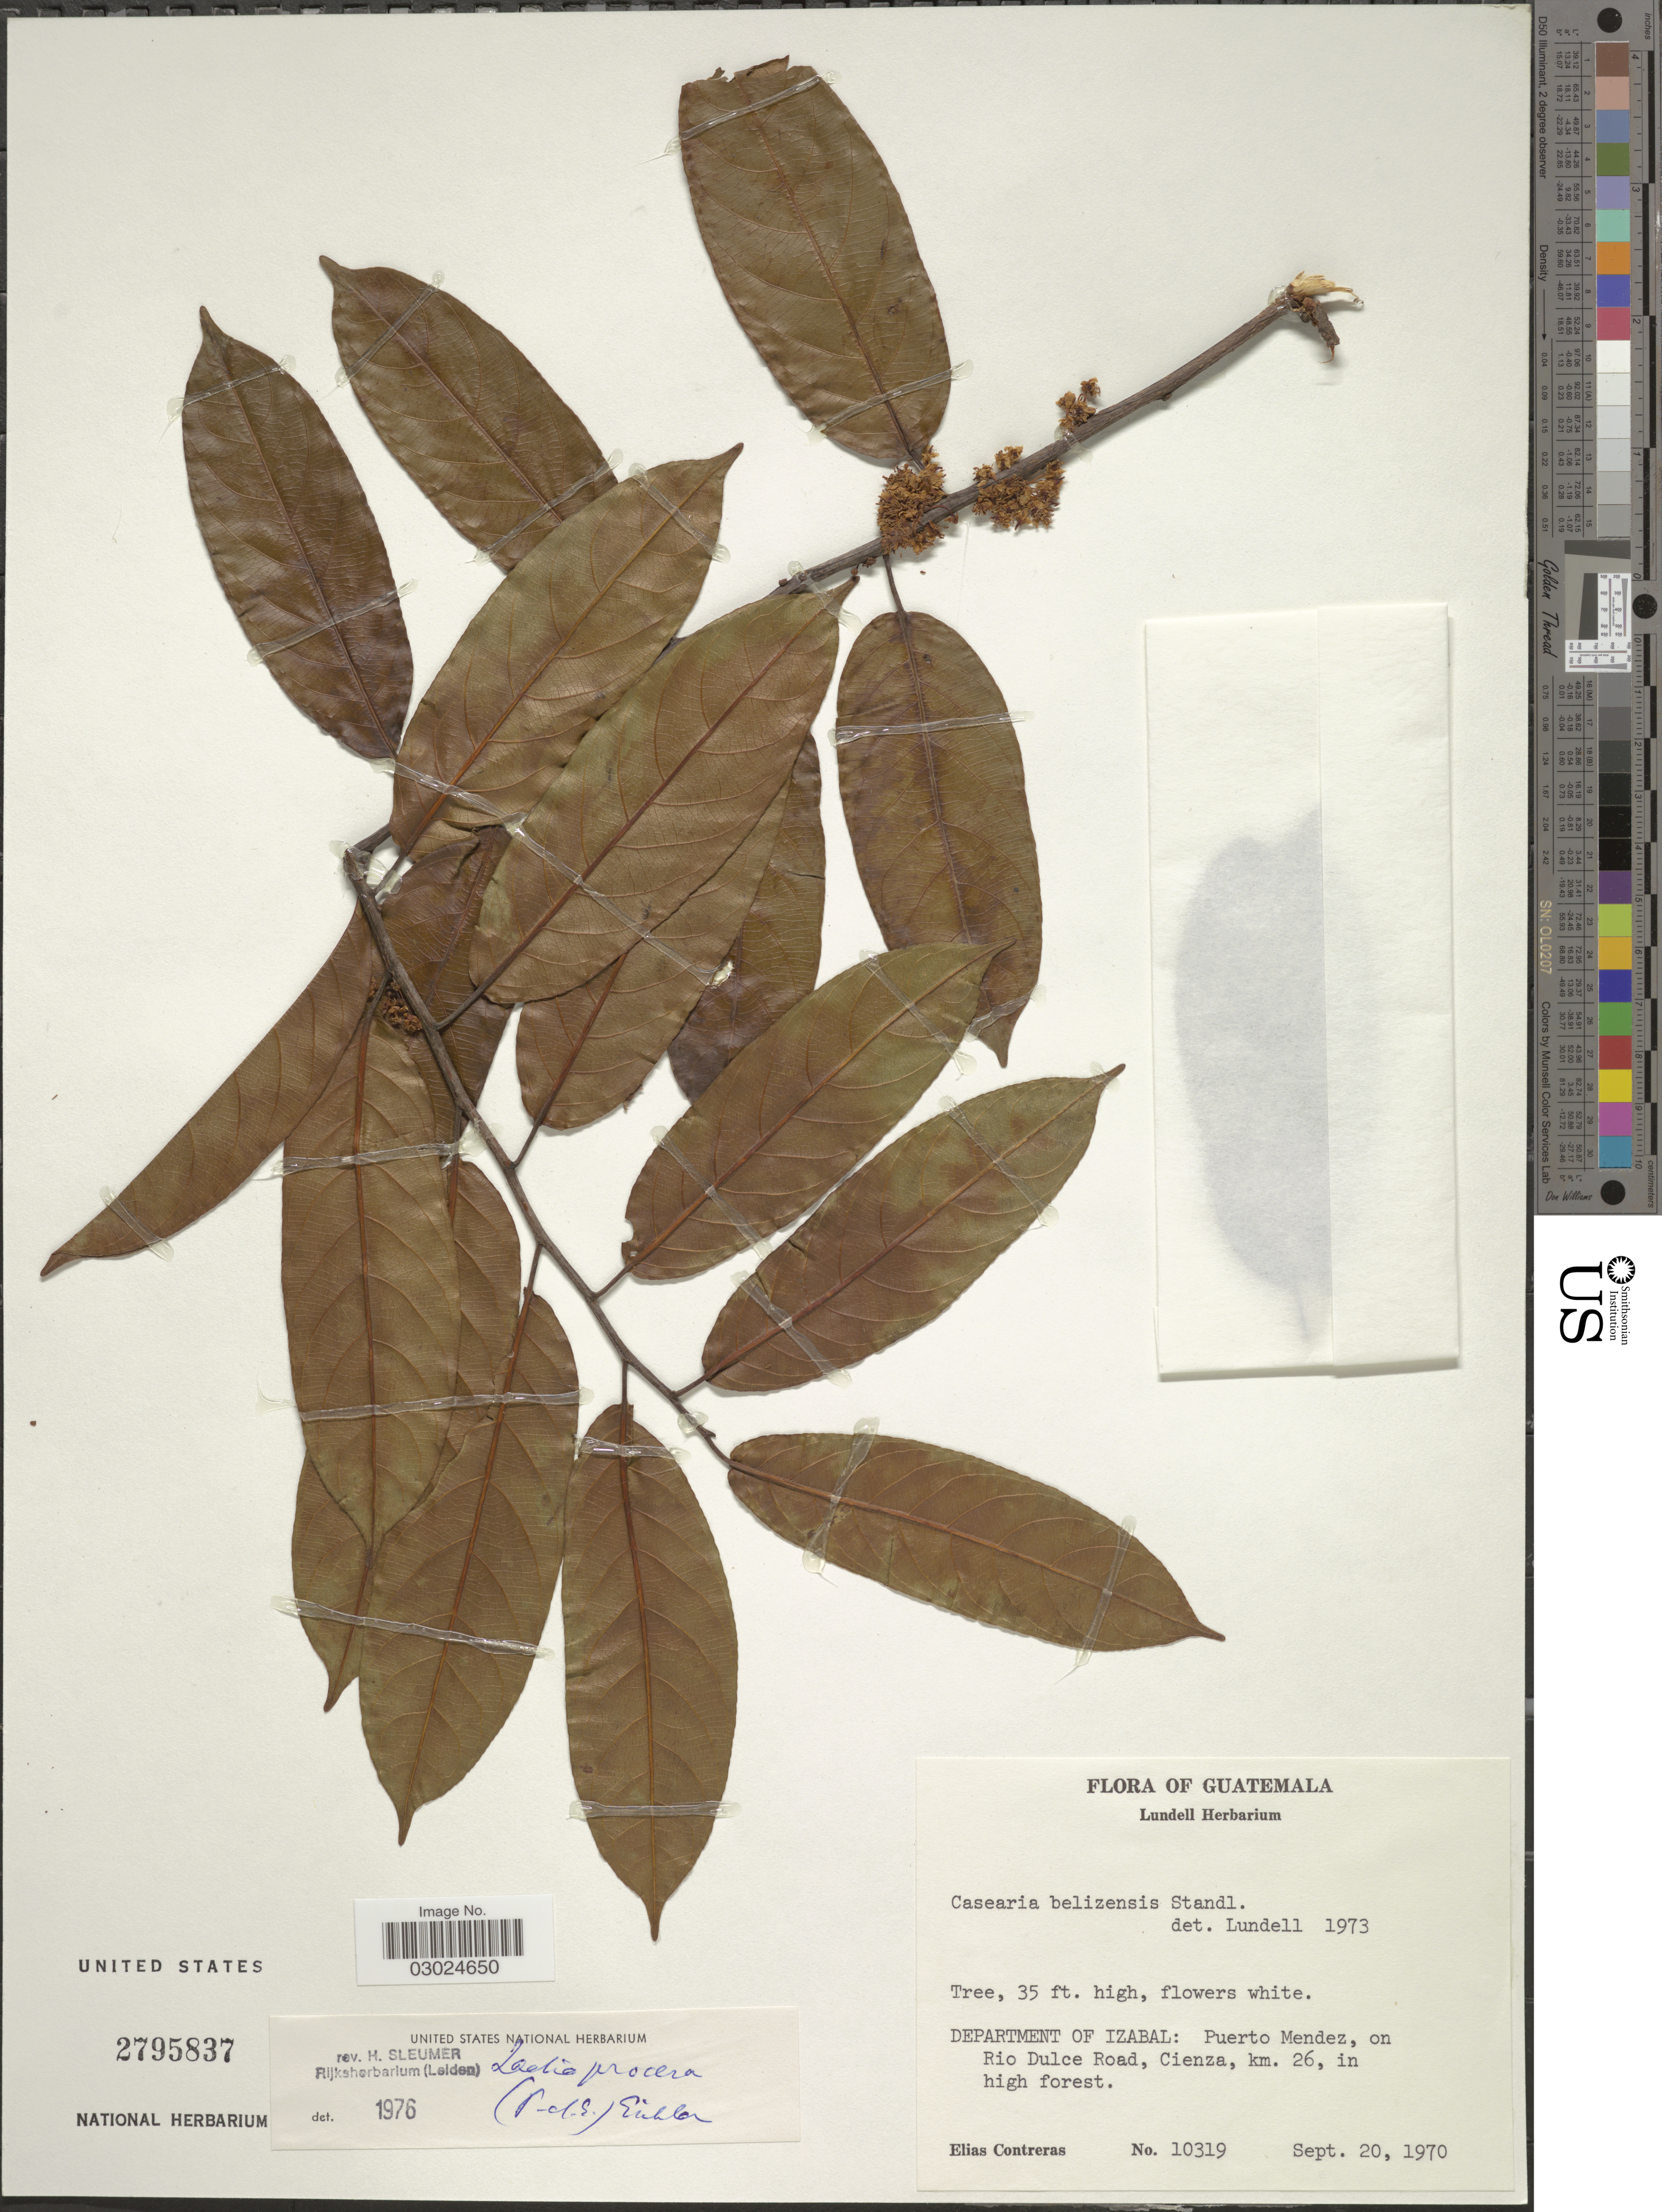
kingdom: Plantae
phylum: Tracheophyta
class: Magnoliopsida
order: Malpighiales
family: Salicaceae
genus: Laetia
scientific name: Laetia procera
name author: (Poepp.) Eichler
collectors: E. Contreras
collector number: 10319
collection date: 1970-09-20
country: Guatemala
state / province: Izabal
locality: Department of Izabal: Puerto Mendez, on Rio Dulce Road, Cienza, km. 26.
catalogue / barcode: US 2795837